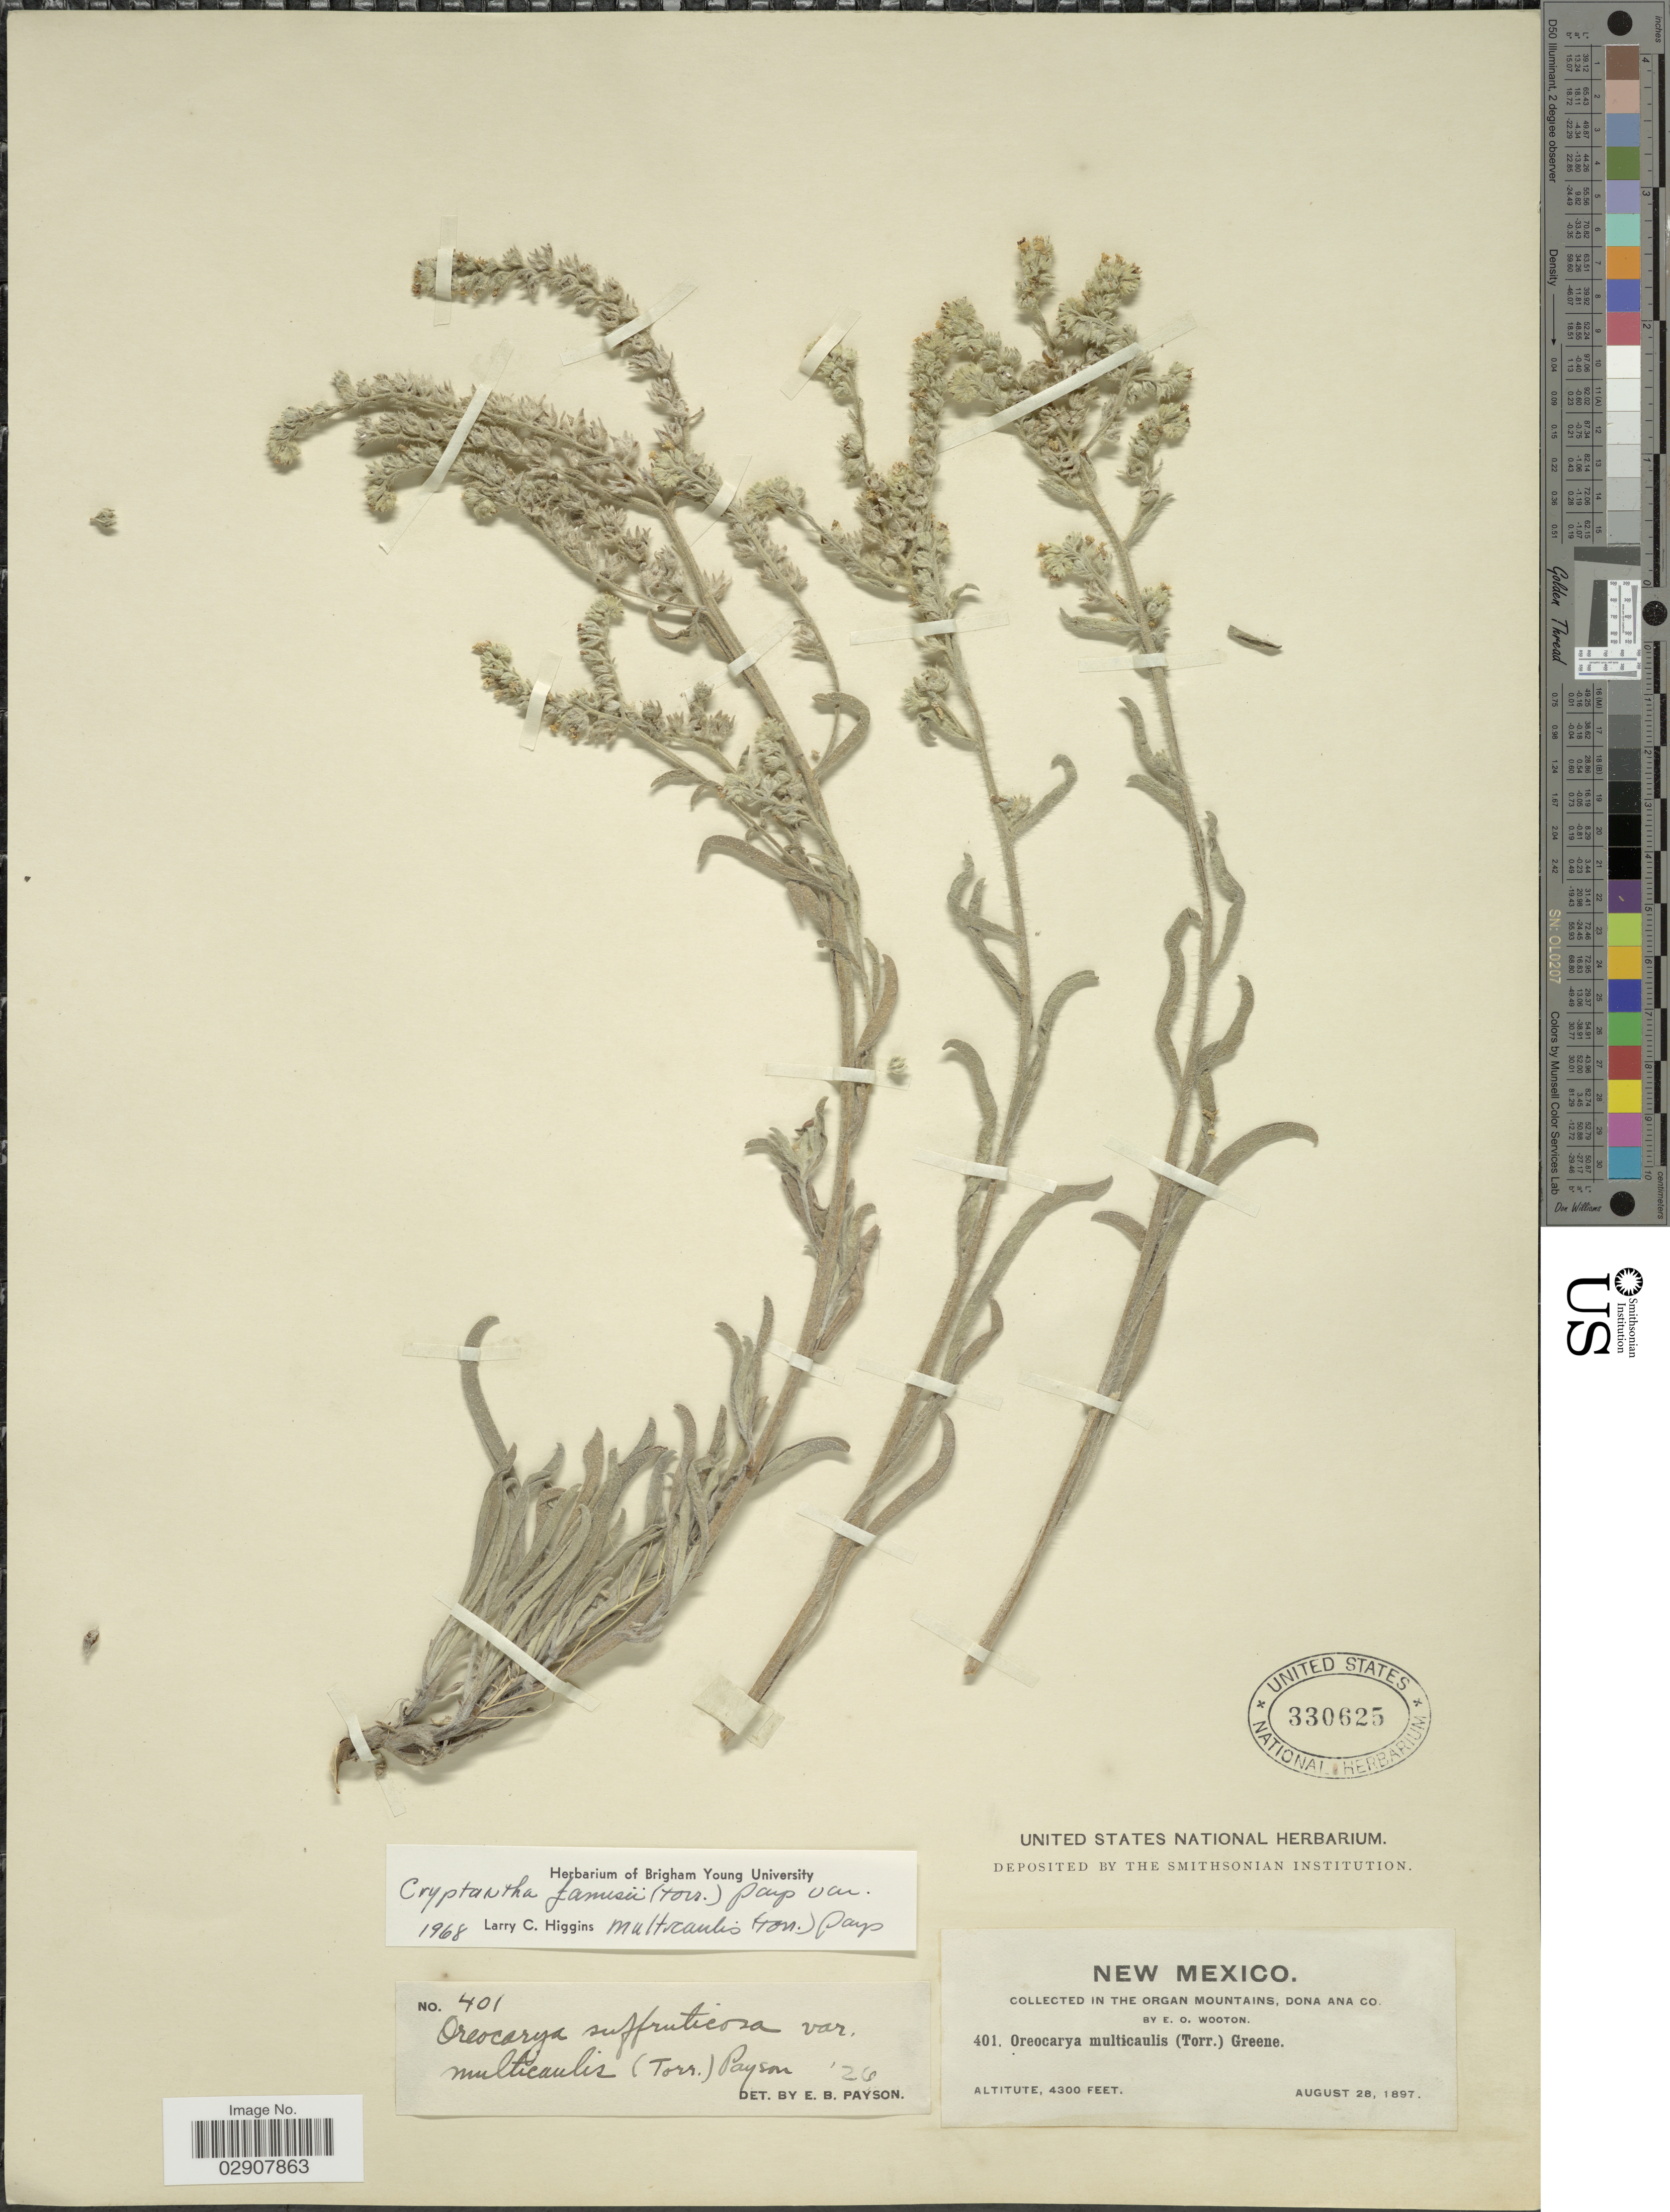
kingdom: Plantae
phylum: Tracheophyta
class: Magnoliopsida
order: Boraginales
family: Boraginaceae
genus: Cryptantha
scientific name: Cryptantha jamesii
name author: (Torr.) Payson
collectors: E. O. Wooton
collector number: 401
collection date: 1897-08-28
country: United States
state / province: New Mexico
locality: Organ Mountains, Dona Ana Co. New Mexico.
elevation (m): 1311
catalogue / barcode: US 330625